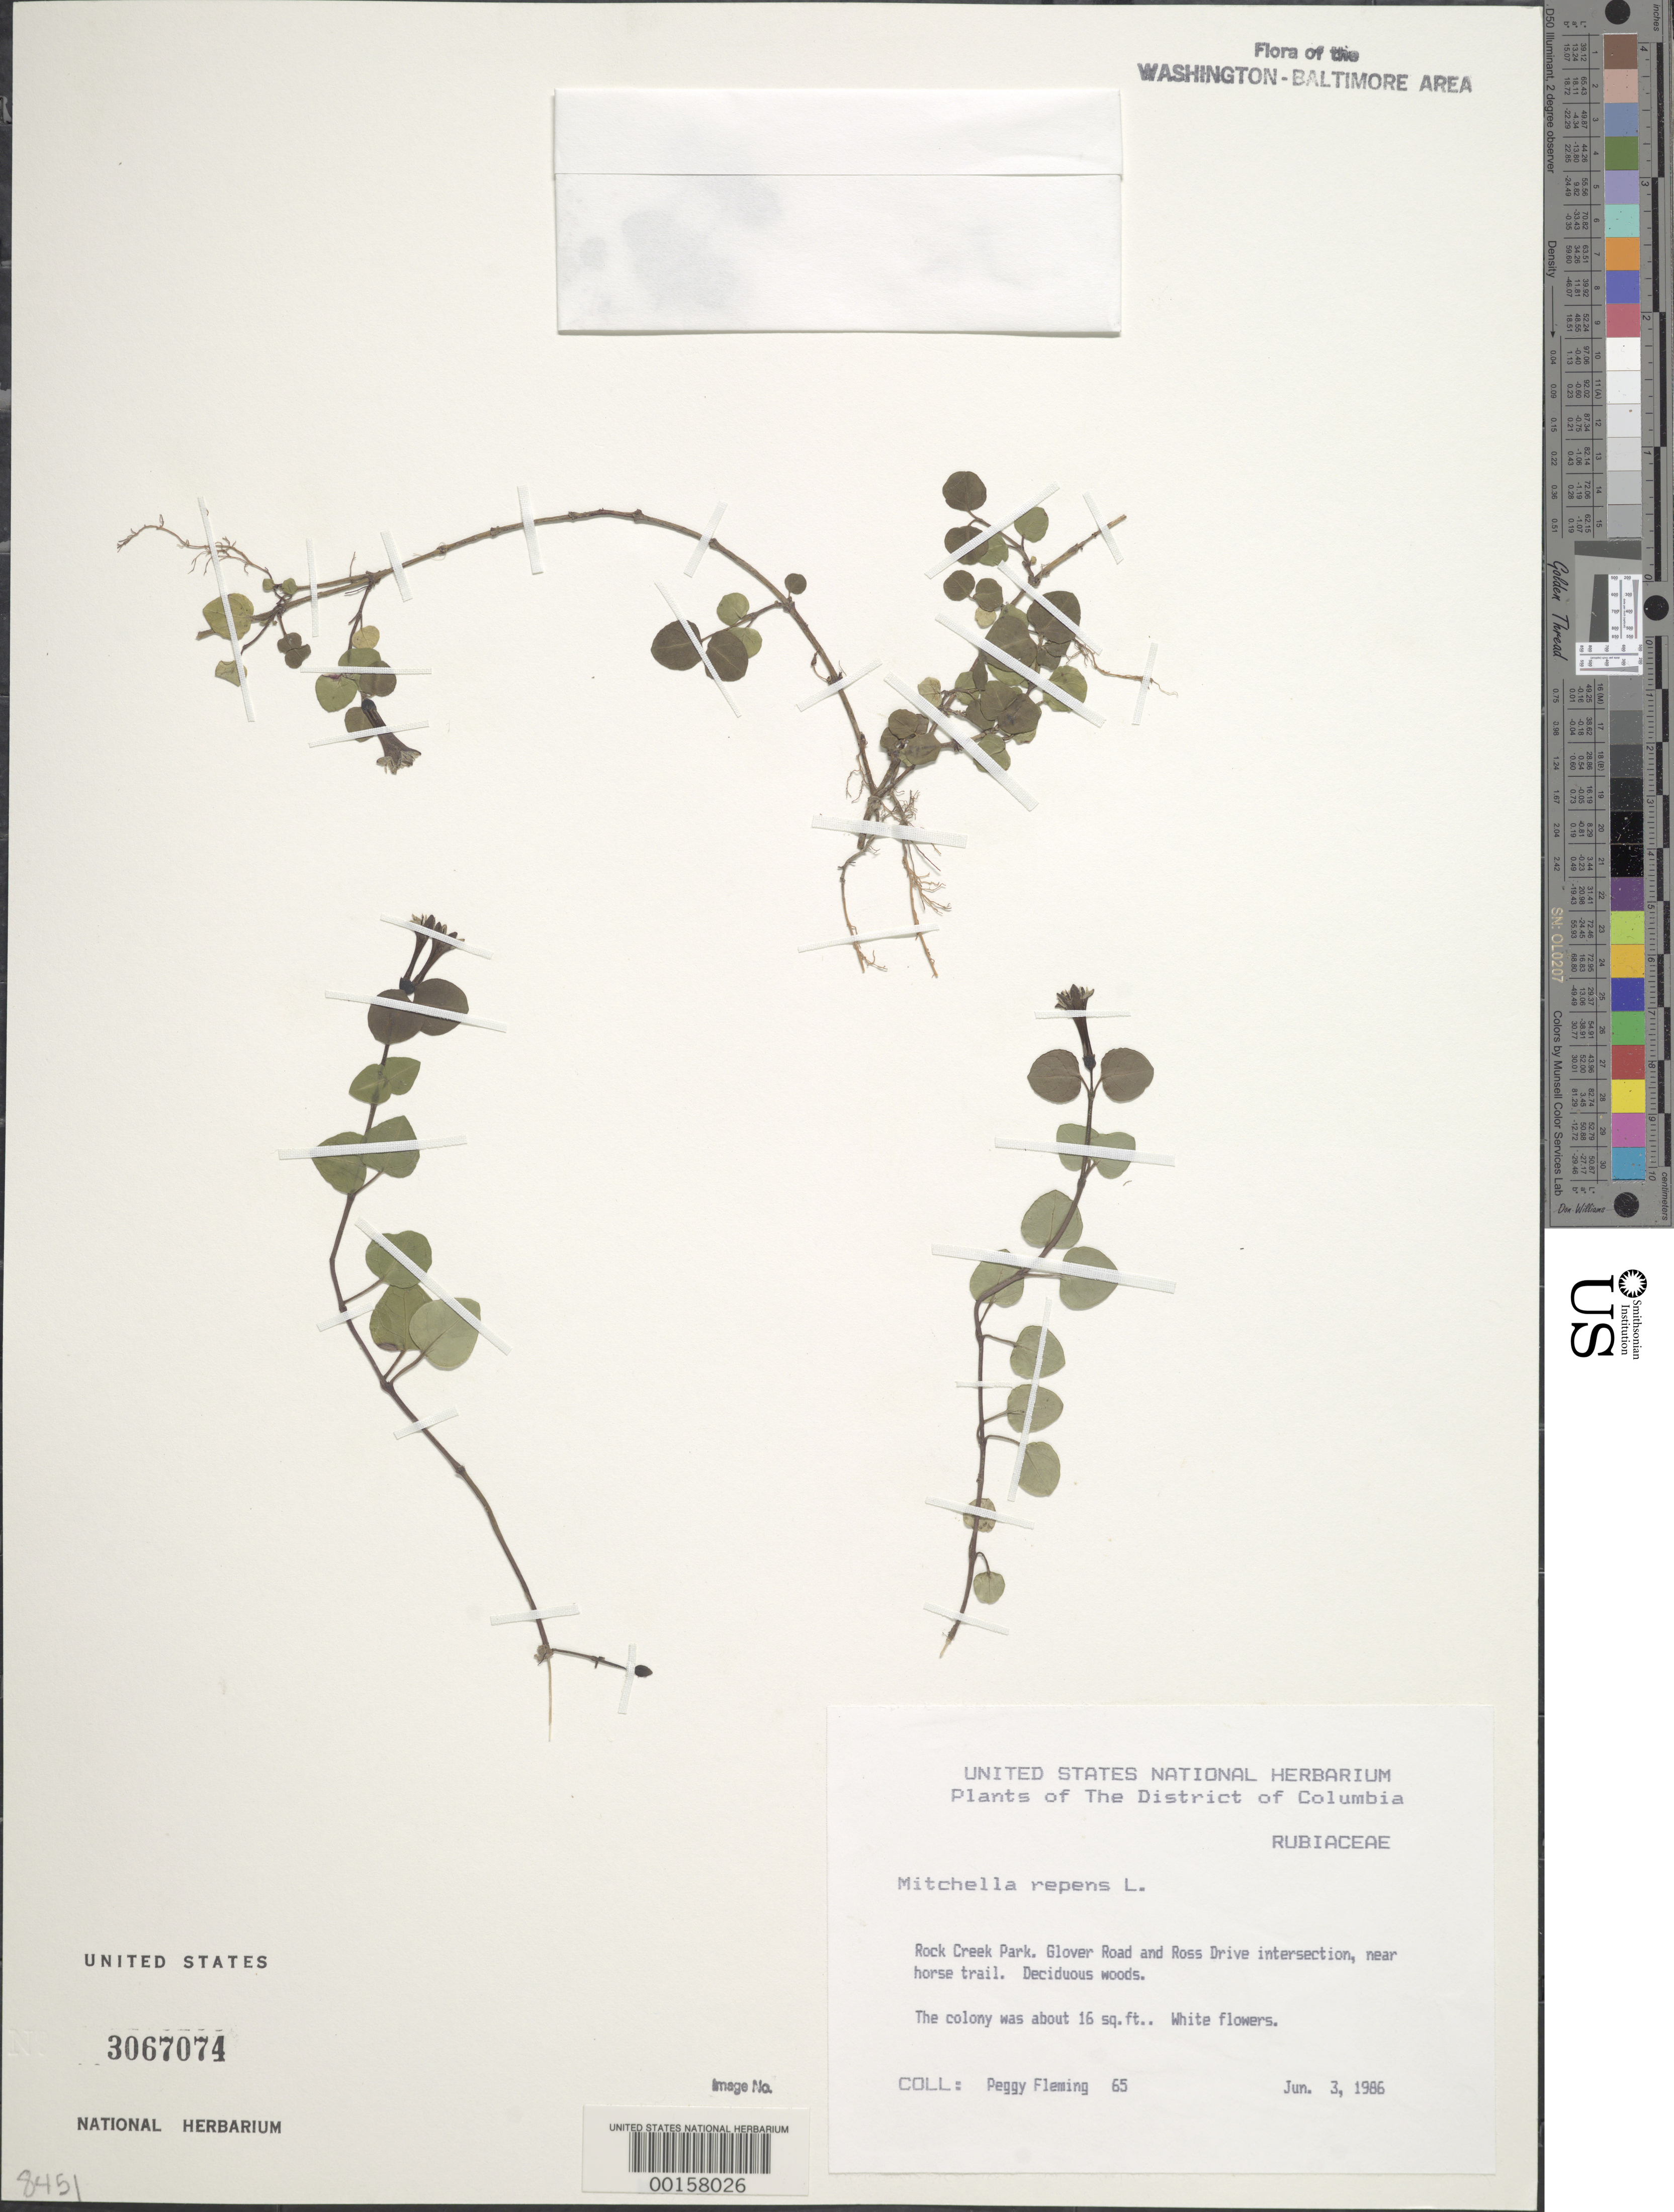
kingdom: Plantae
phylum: Tracheophyta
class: Magnoliopsida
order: Gentianales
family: Rubiaceae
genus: Mitchella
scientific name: Mitchella repens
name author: L.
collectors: P. Fleming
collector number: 65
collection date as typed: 03 Jun 1986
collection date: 1986-06-03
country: United States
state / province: District of Columbia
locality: Horse Trail.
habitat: Deciduous woods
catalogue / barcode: US 3067074